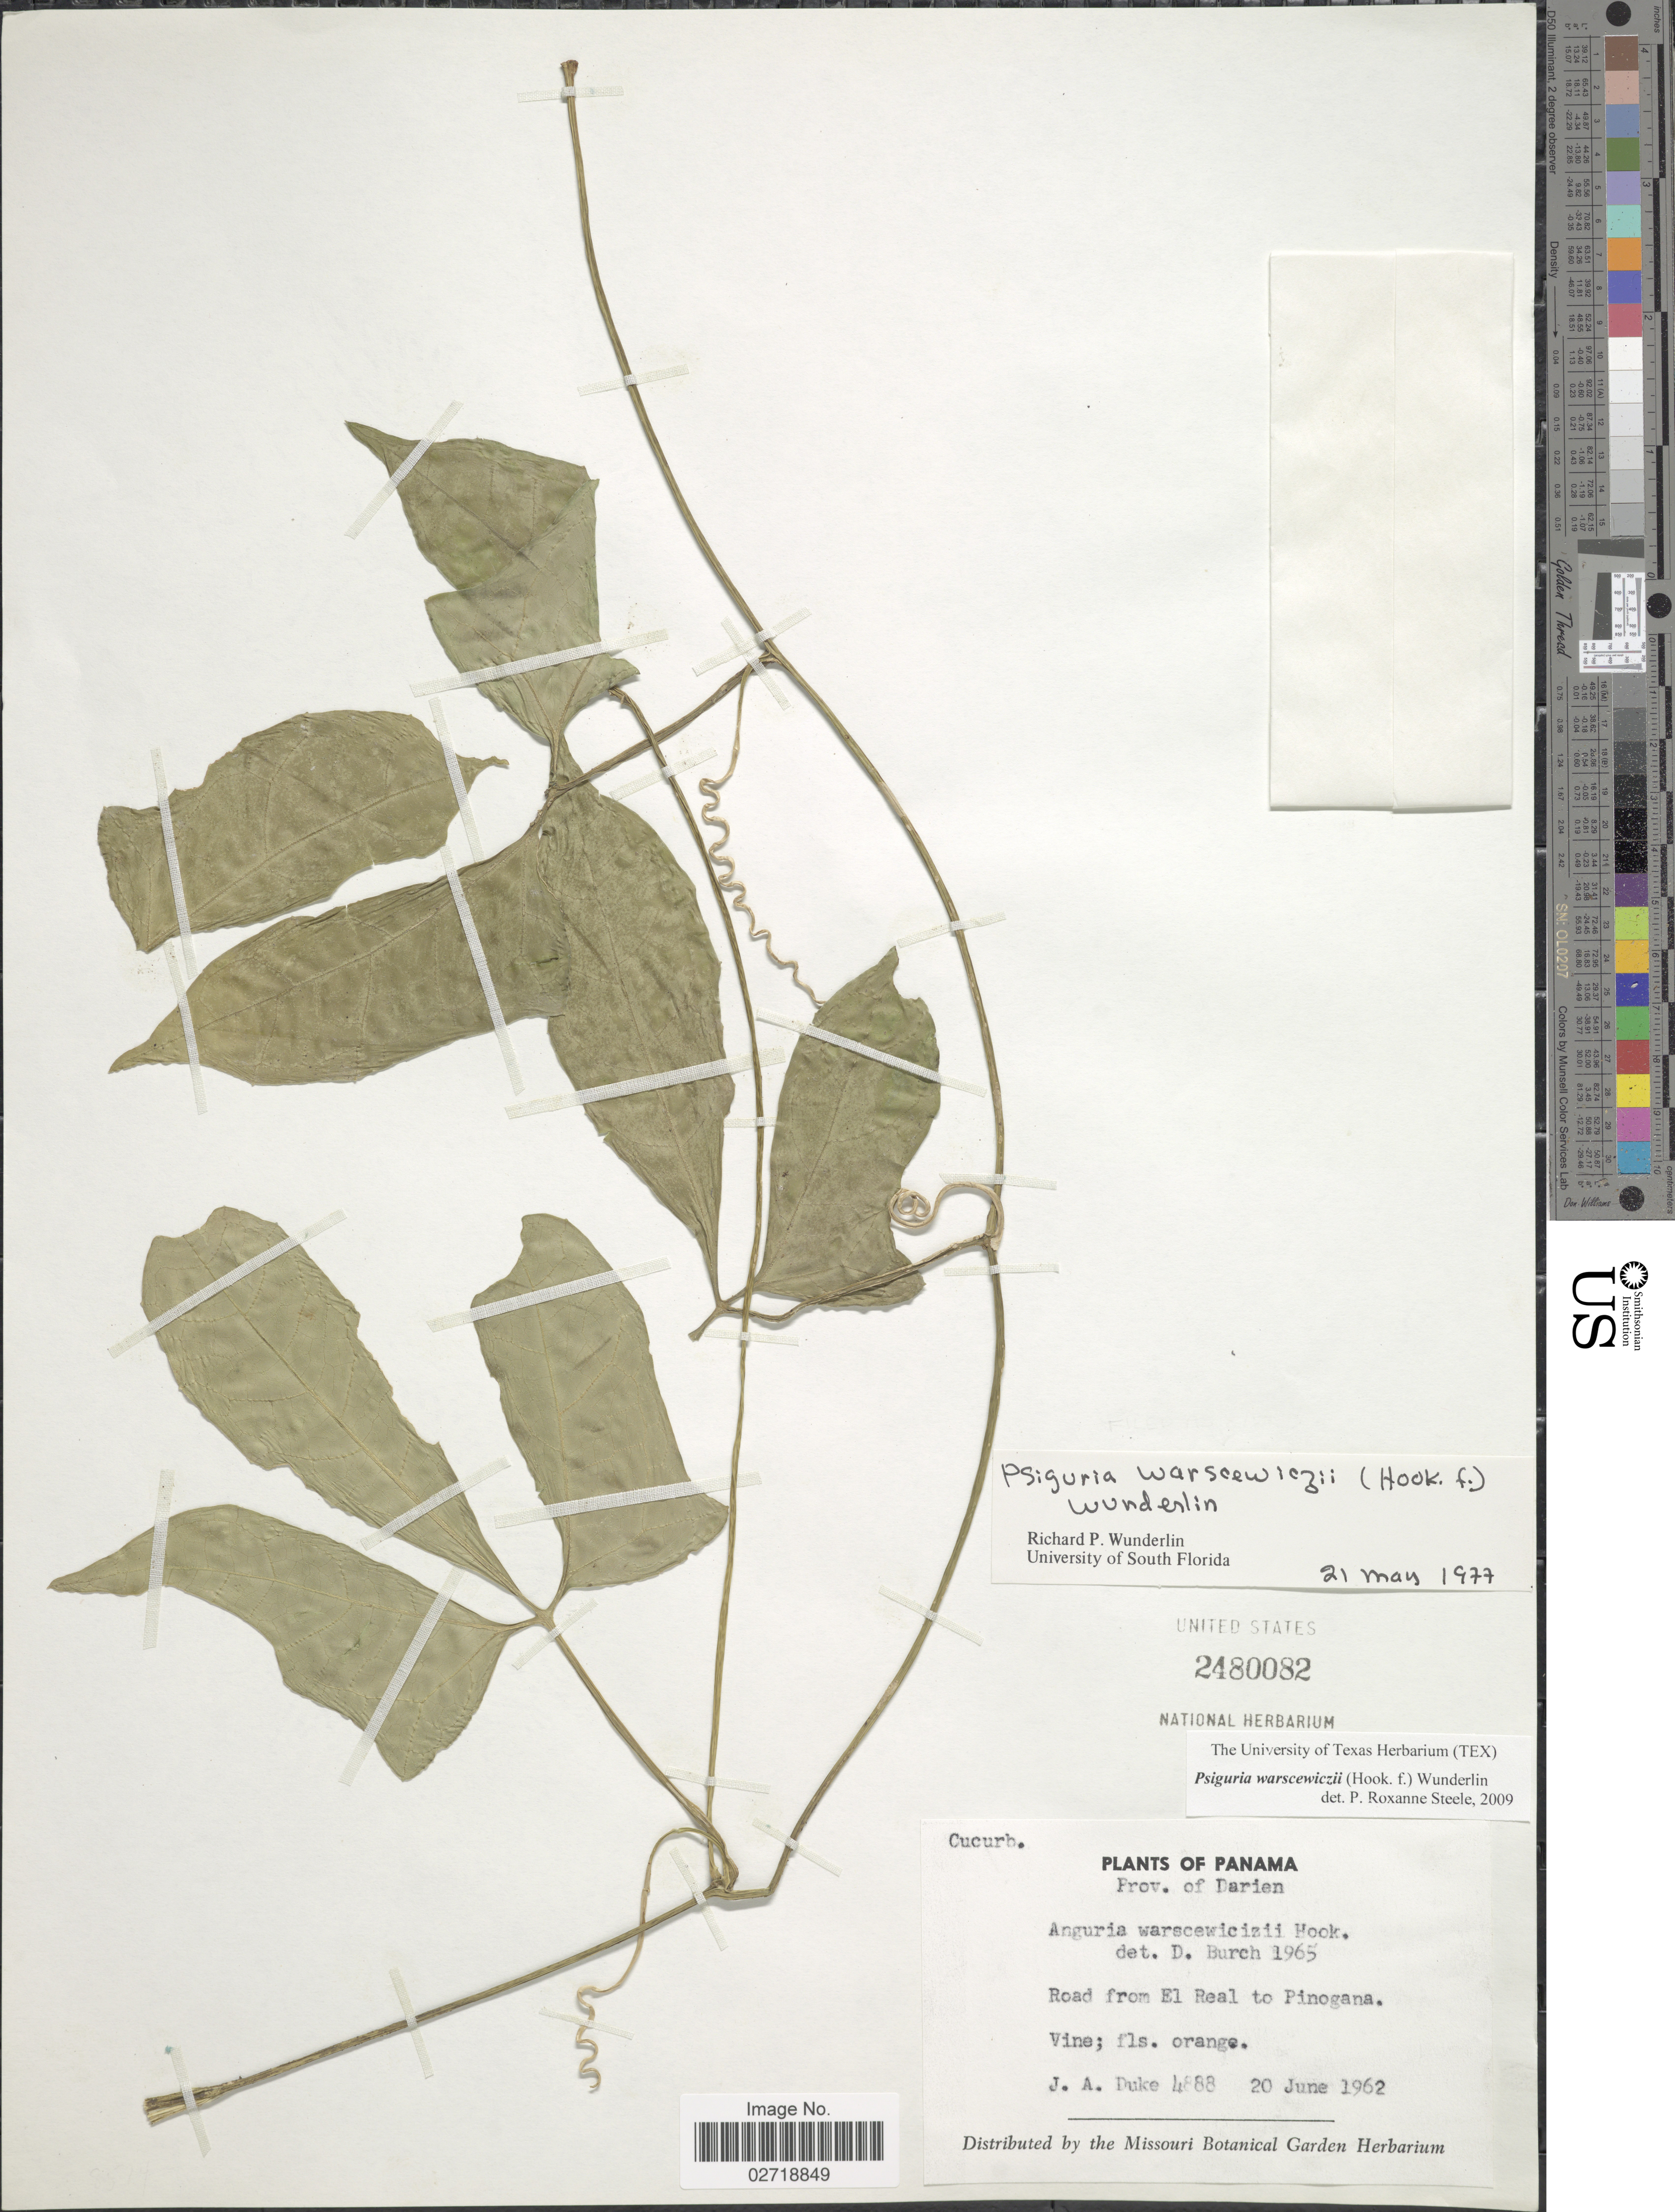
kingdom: Plantae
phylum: Tracheophyta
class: Magnoliopsida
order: Cucurbitales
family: Cucurbitaceae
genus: Psiguria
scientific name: Psiguria warscewiczii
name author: (Hook. f.) Wunderlin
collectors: J. A. Duke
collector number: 4888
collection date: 1962-06-20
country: Panama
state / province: Darién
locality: Road from El Real to Pinogana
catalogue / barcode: US 2480082